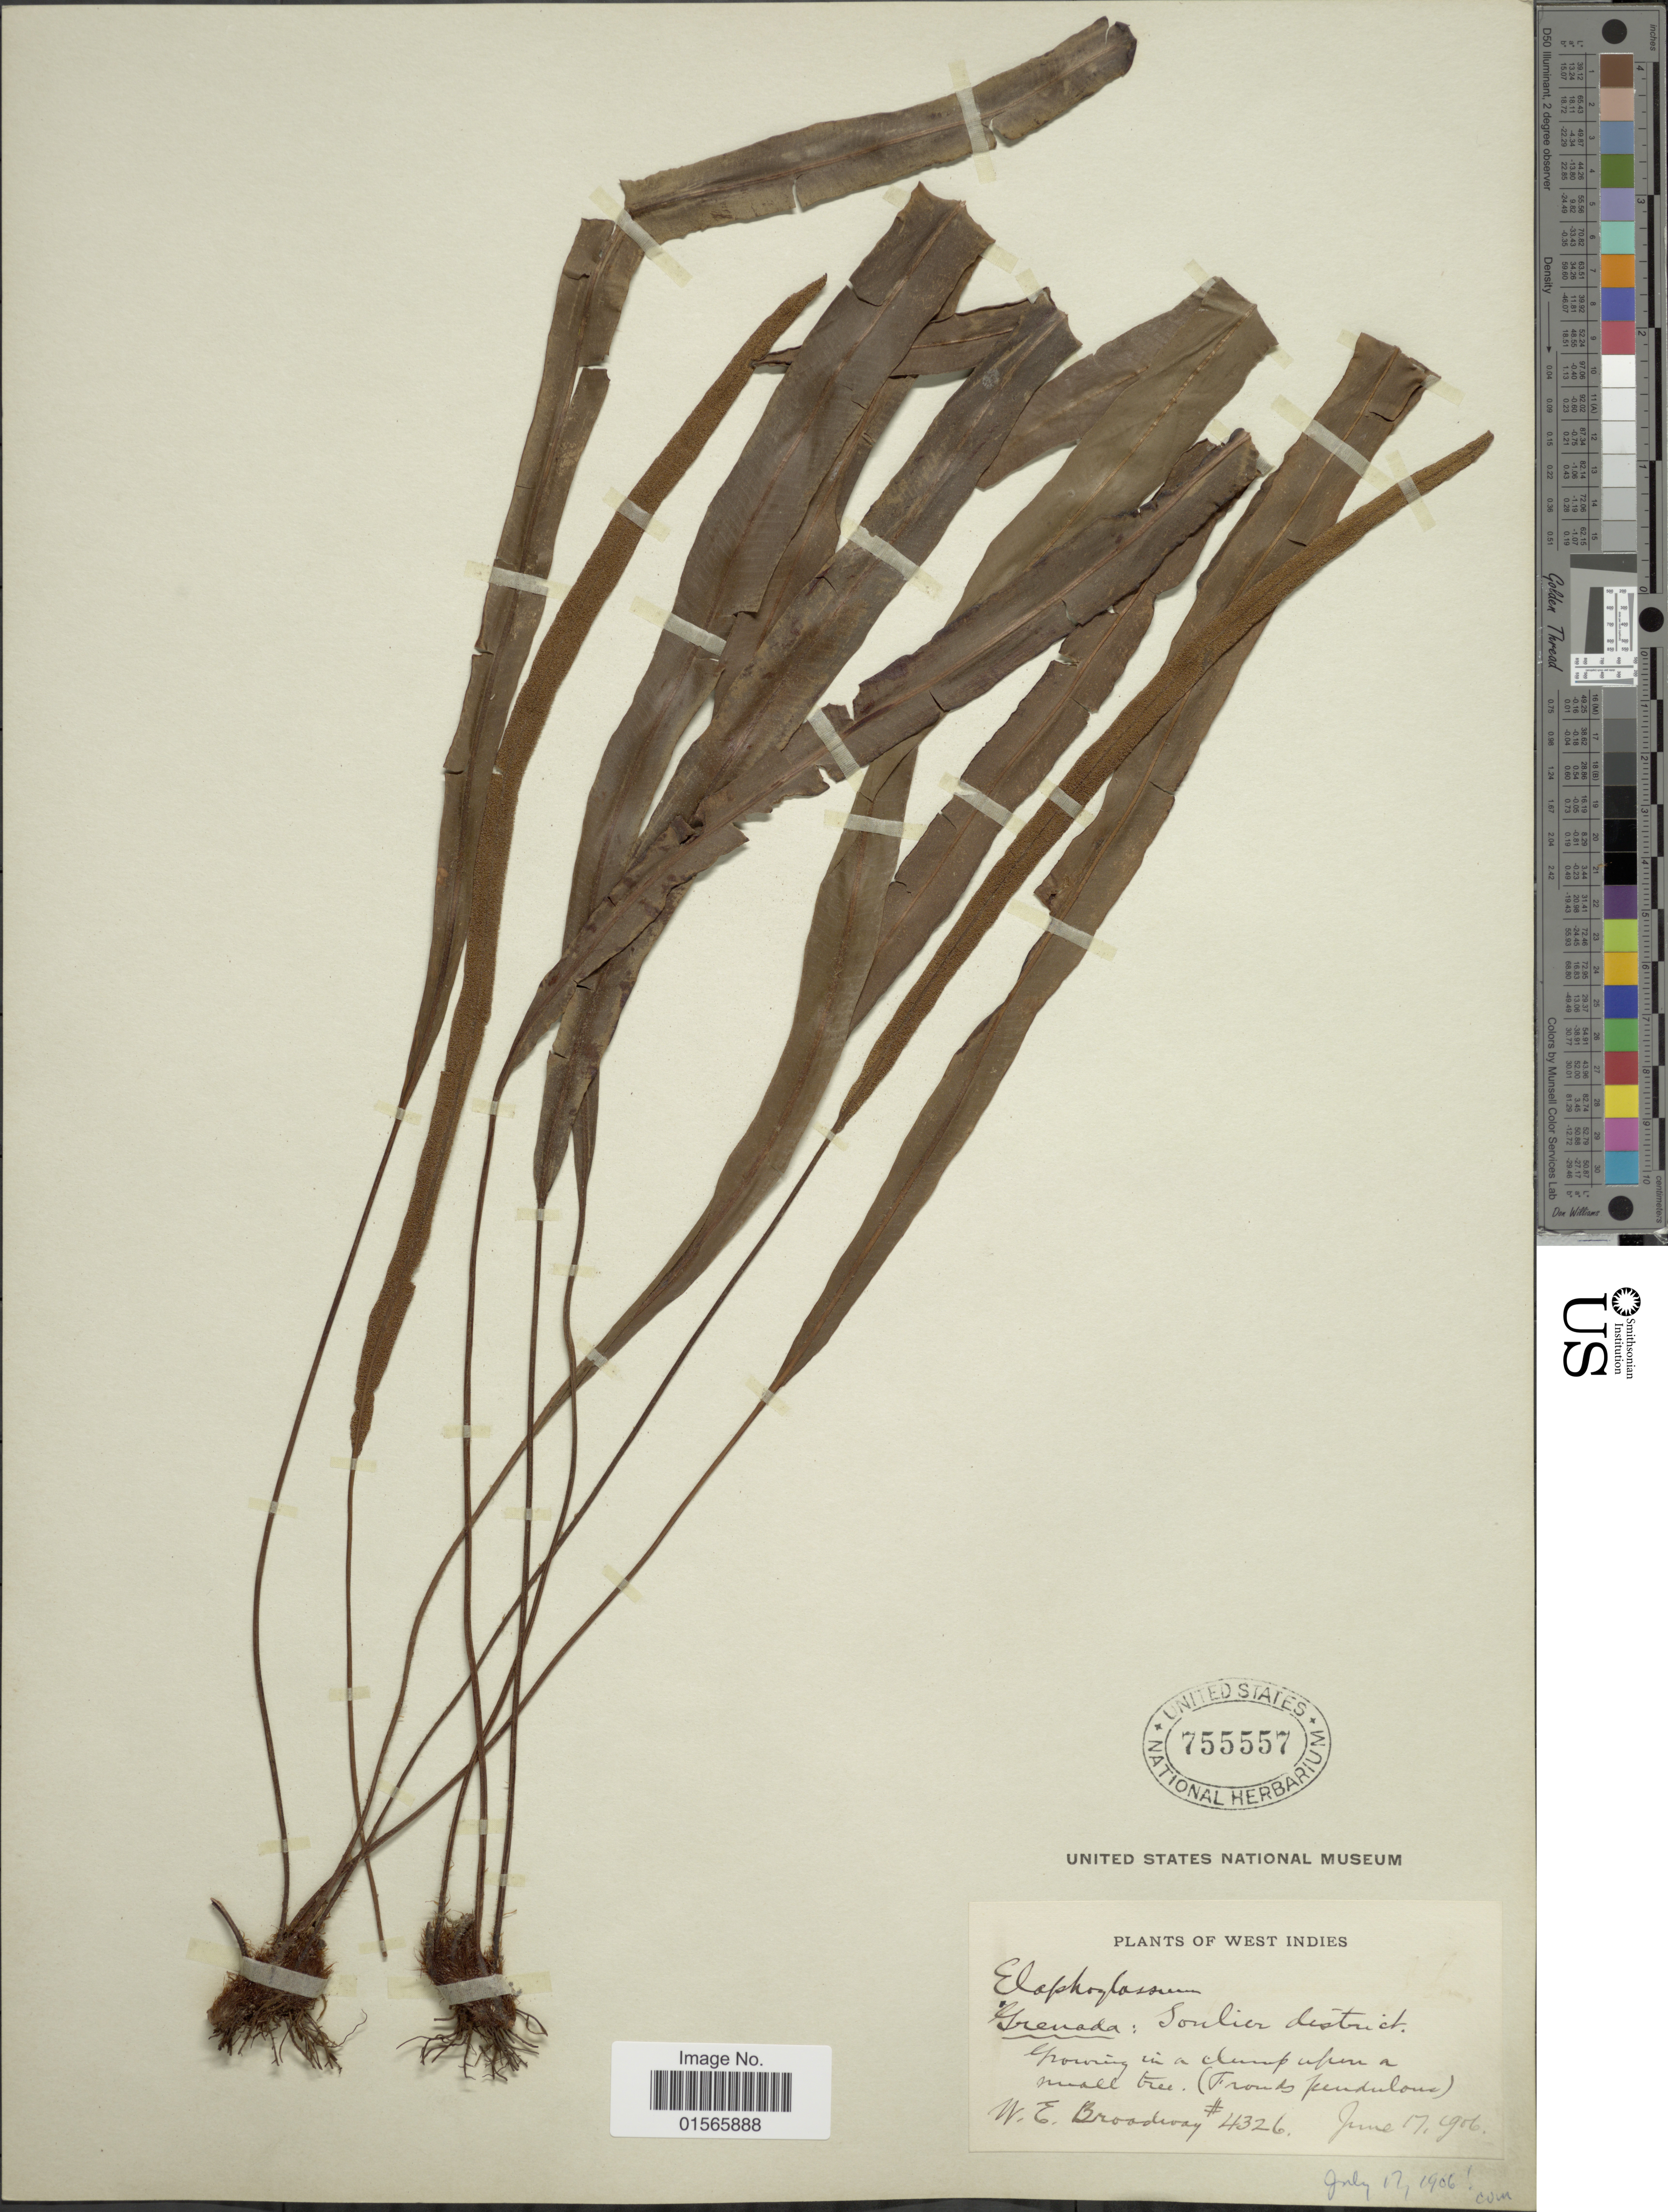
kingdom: Plantae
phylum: Tracheophyta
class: Polypodiopsida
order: Polypodiales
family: Dryopteridaceae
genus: Elaphoglossum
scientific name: Elaphoglossum petiolatum var. dussii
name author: (Underw. ex Maxon) Proctor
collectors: W. E. Broadway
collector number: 4326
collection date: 1906-06-17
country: Grenada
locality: Soulier district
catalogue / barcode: US 755557